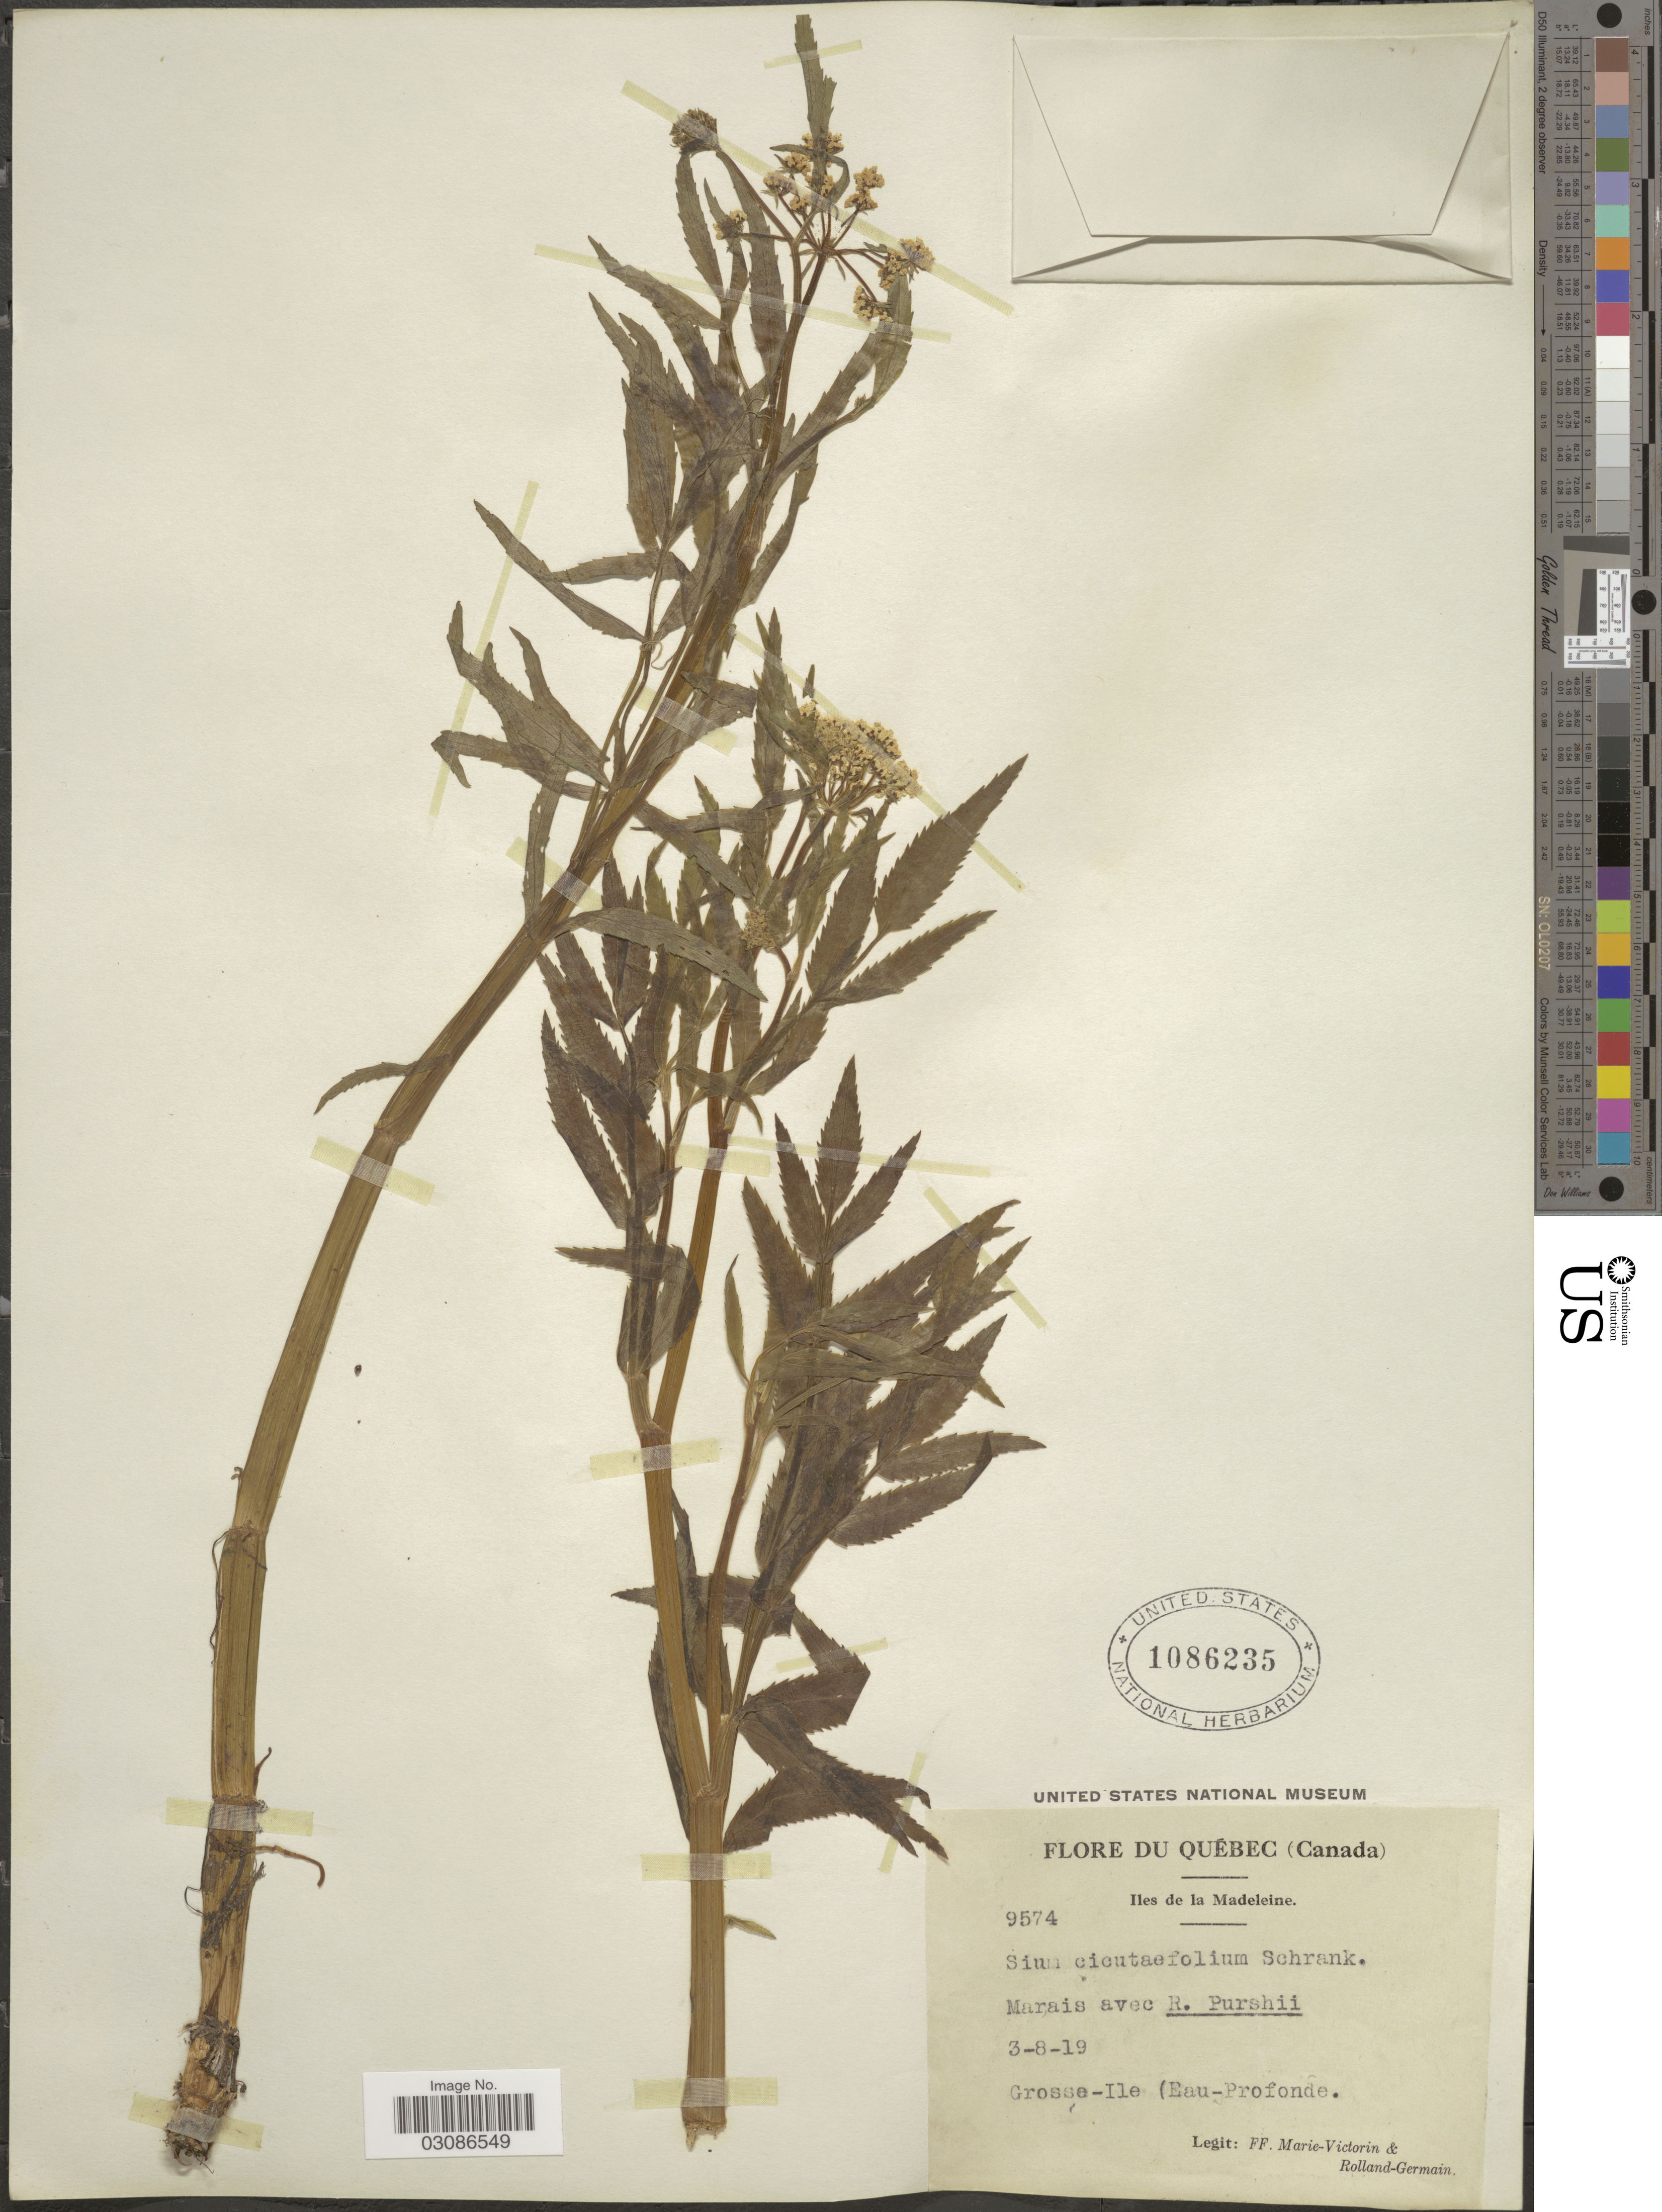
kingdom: Plantae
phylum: Tracheophyta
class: Magnoliopsida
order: Apiales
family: Apiaceae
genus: Sium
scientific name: Sium suave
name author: Walter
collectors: F. Marie-Victorin & Rolland-Germain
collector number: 9574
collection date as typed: Transcribed d/m/y: 3/8/19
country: Canada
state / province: Quebec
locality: Iles de la Madeleine, Grosse-Ile (Eau-Profonde).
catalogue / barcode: US 1086235